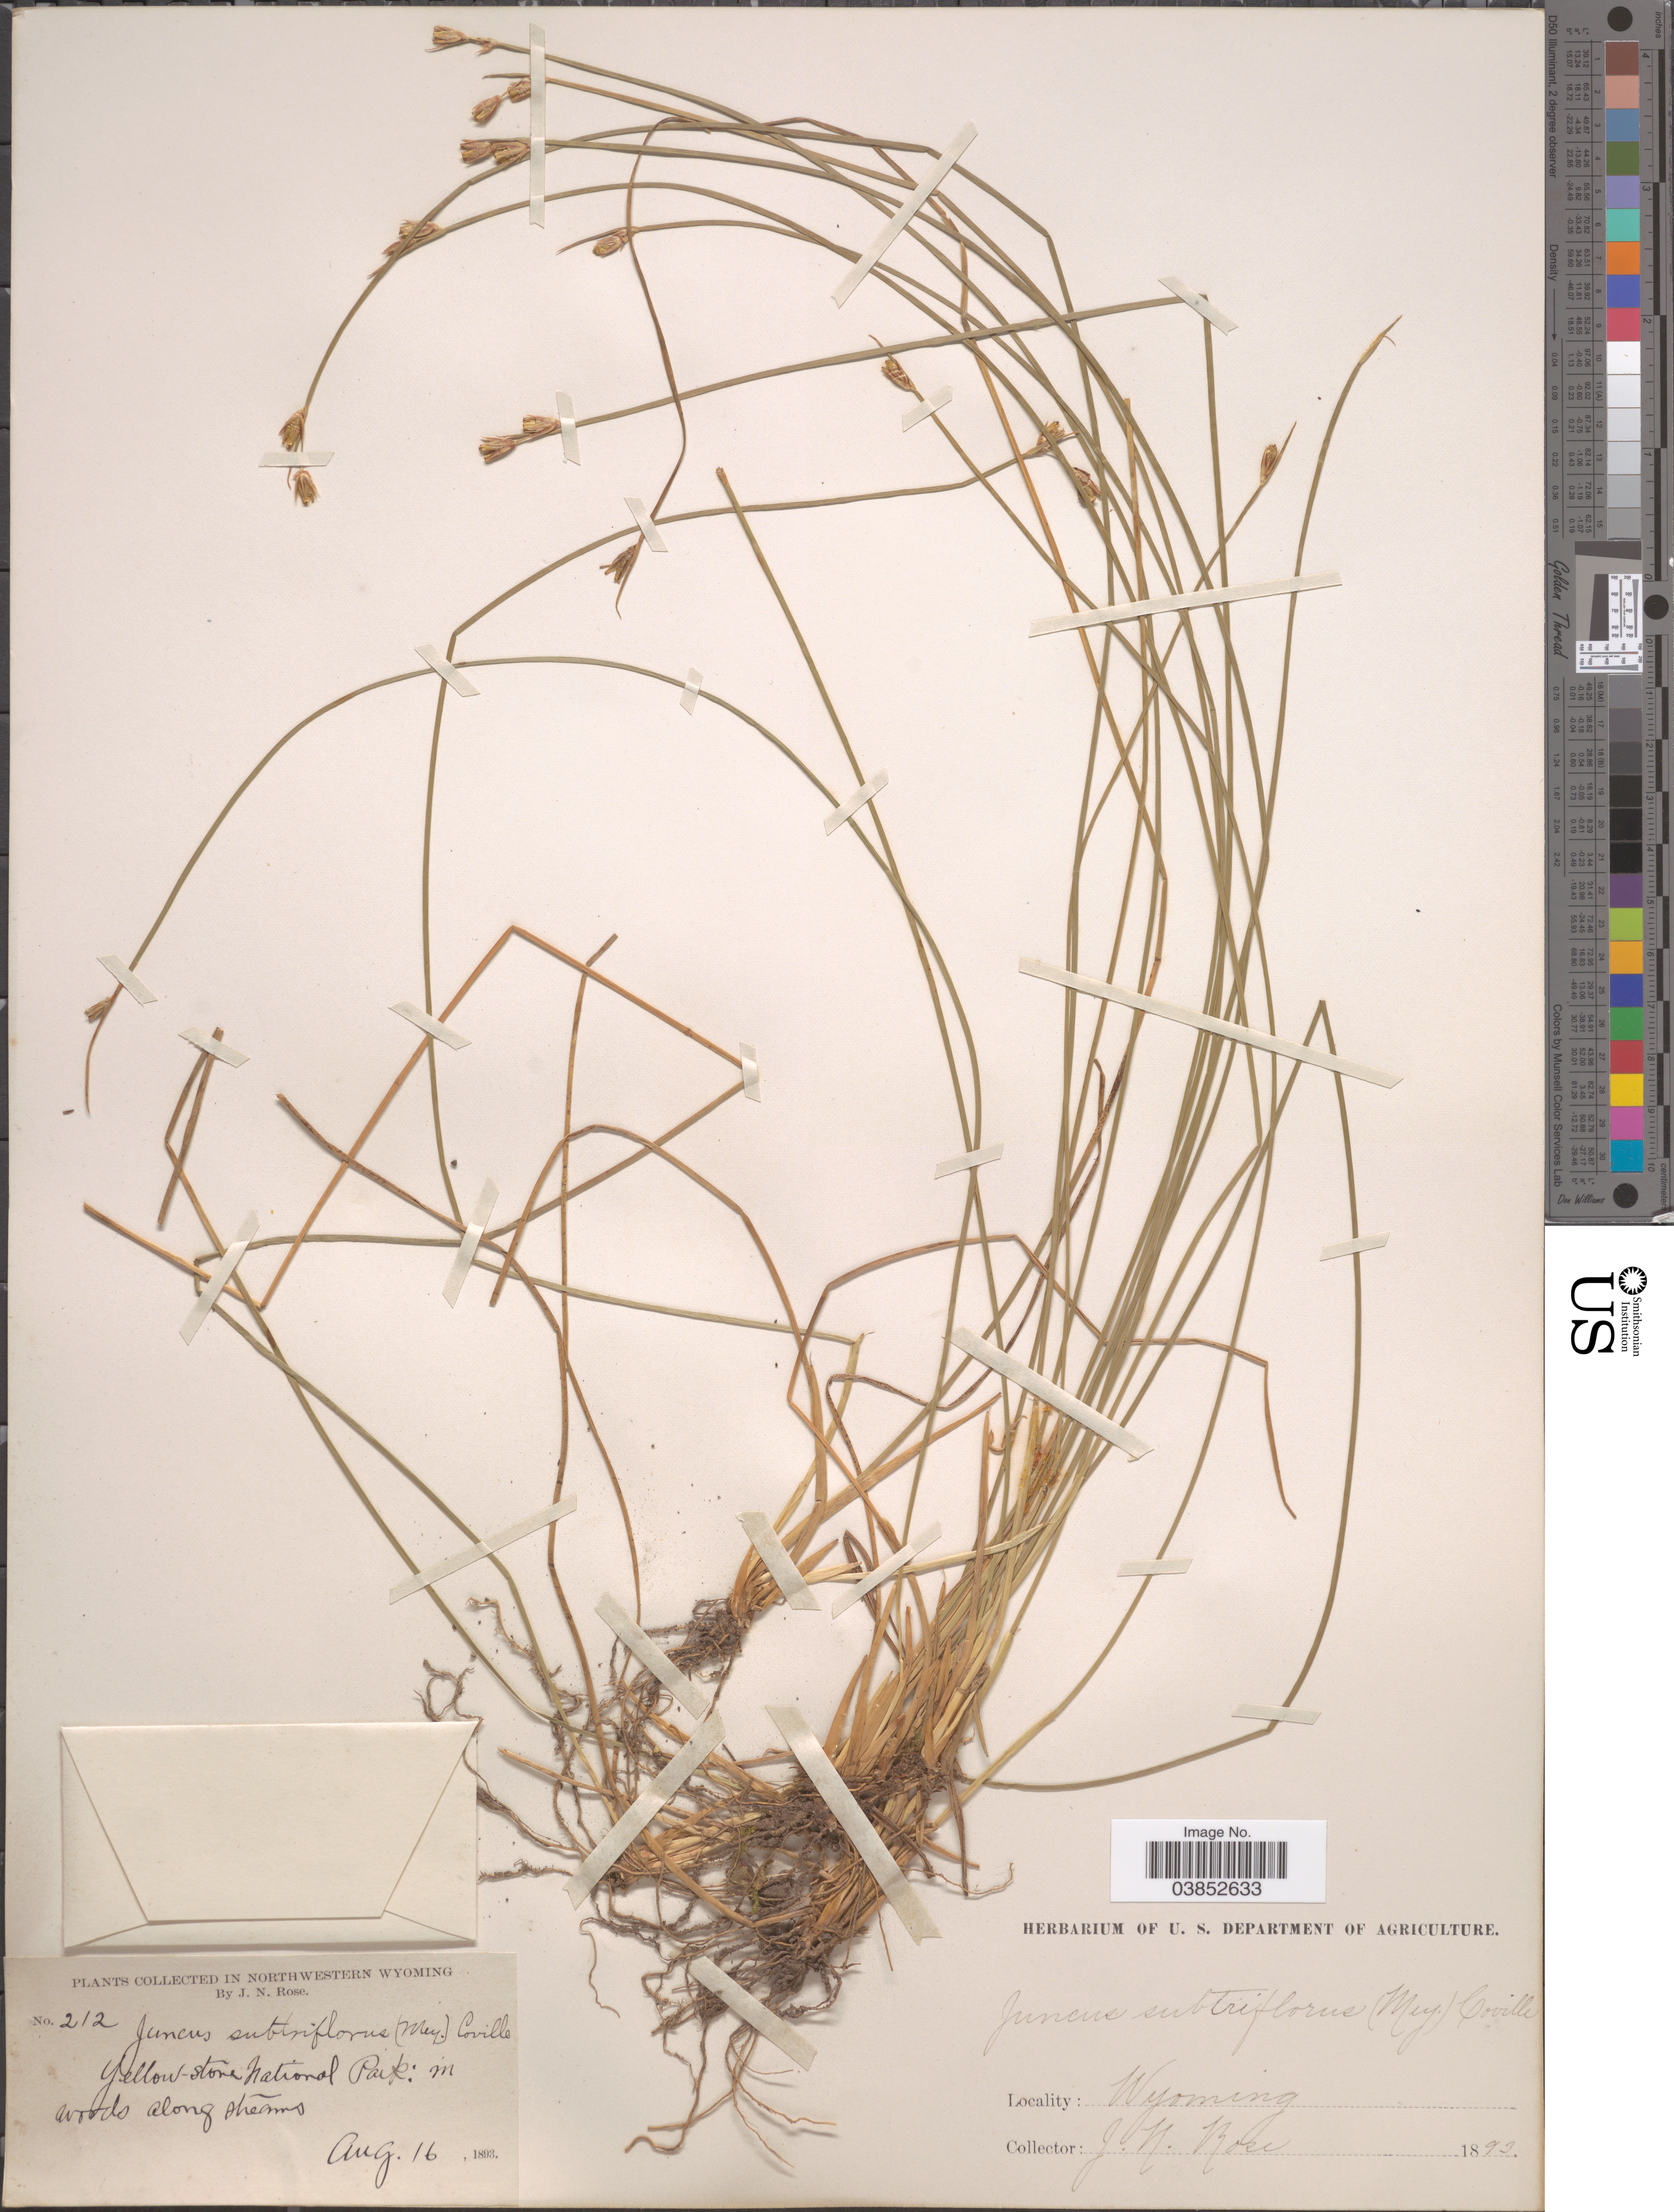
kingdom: Plantae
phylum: Tracheophyta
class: Liliopsida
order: Poales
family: Juncaceae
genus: Juncus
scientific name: Juncus drummondii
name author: E. Mey.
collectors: J. N. Rose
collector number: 212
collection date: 1893-08-16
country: United States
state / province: Wyoming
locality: In Northwestern Wyoming. Yellow-stone National Park.